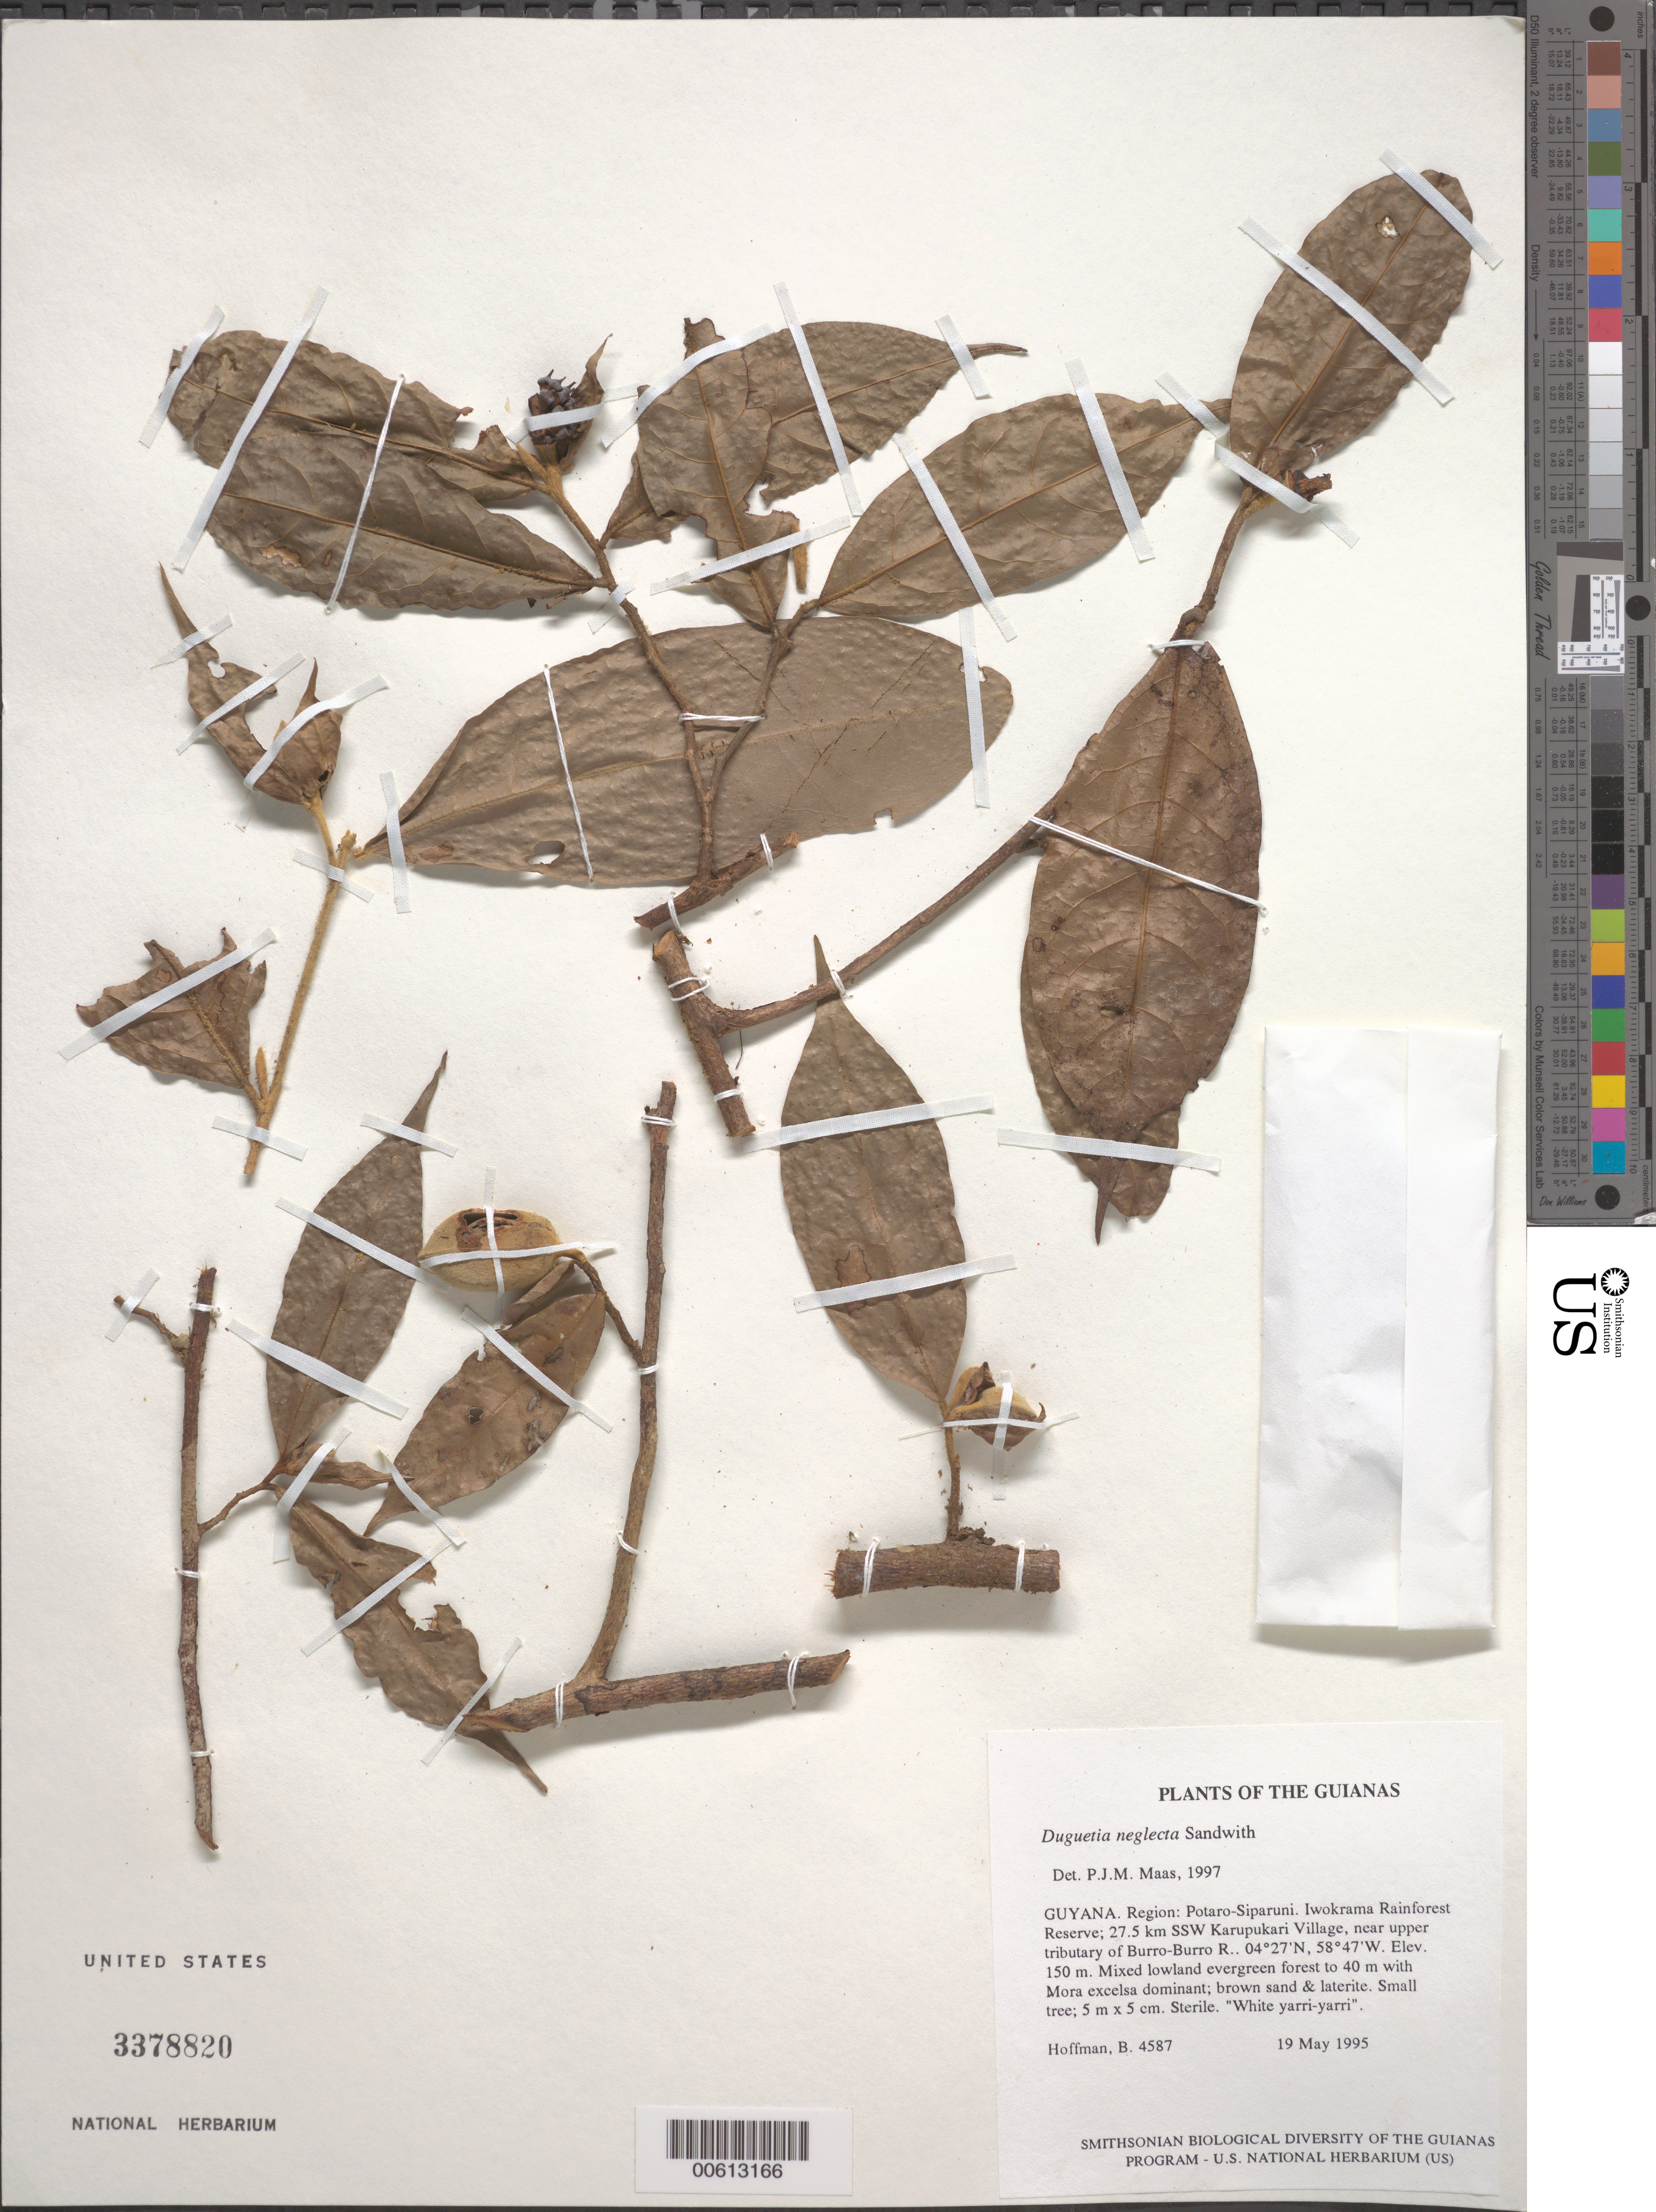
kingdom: Plantae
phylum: Tracheophyta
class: Magnoliopsida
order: Magnoliales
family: Annonaceae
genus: Duguetia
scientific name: Duguetia neglecta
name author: Sandwith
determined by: Maas, Paul J. M.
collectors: B. Hoffman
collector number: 4587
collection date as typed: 19 May 1995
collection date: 1995-05-19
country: Guyana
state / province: Potaro-Siparuni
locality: Iwokrama Rainforest Reserve; 27.5 km SSW of Karupukari Village, near upper tributary of Burro-Burro River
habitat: Mixed lowland evergreen forest to 40 m with Mora excelsa dominant; brown sand & laterite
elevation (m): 150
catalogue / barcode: US 3378820